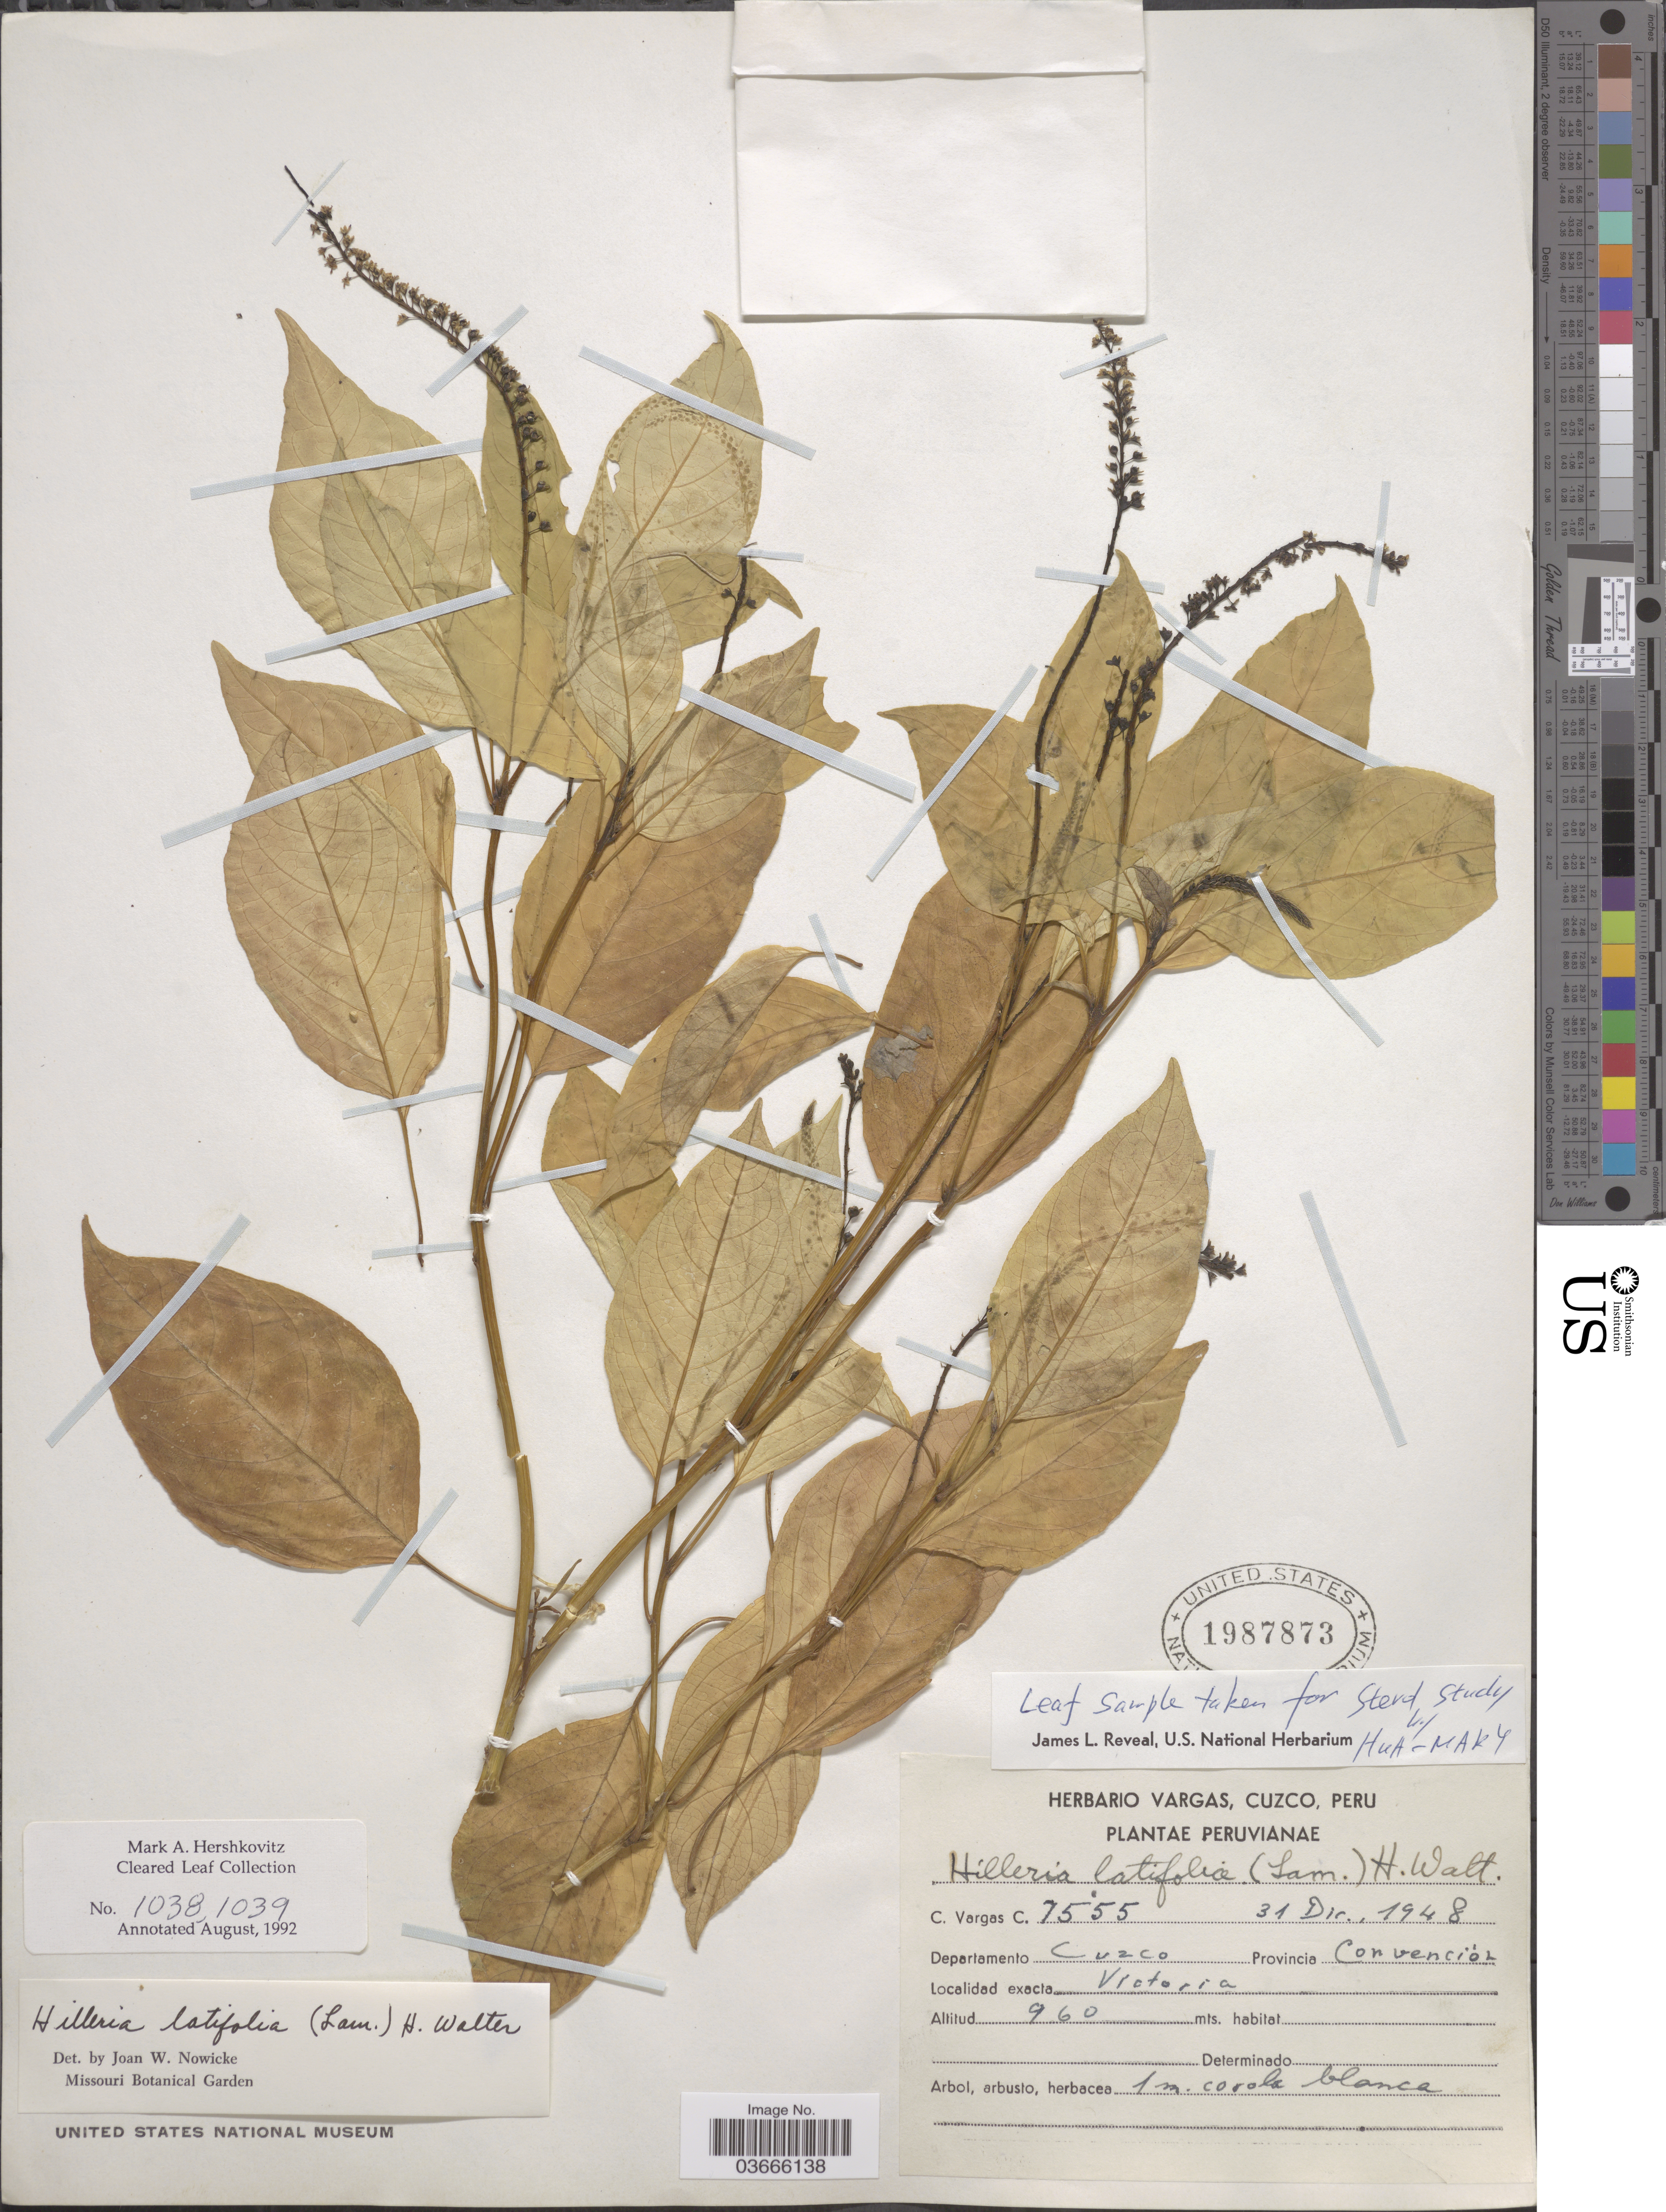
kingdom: Plantae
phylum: Tracheophyta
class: Magnoliopsida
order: Caryophyllales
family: Phytolaccaceae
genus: Hilleria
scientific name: Hilleria latifolia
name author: (Lam.) H. Walter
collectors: C. Vargas Calderón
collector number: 7555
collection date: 1948-12-31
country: Peru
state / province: Cusco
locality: Departamento Cuzco. Provincia Convención. Victoria.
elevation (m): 960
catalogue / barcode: US 1987873